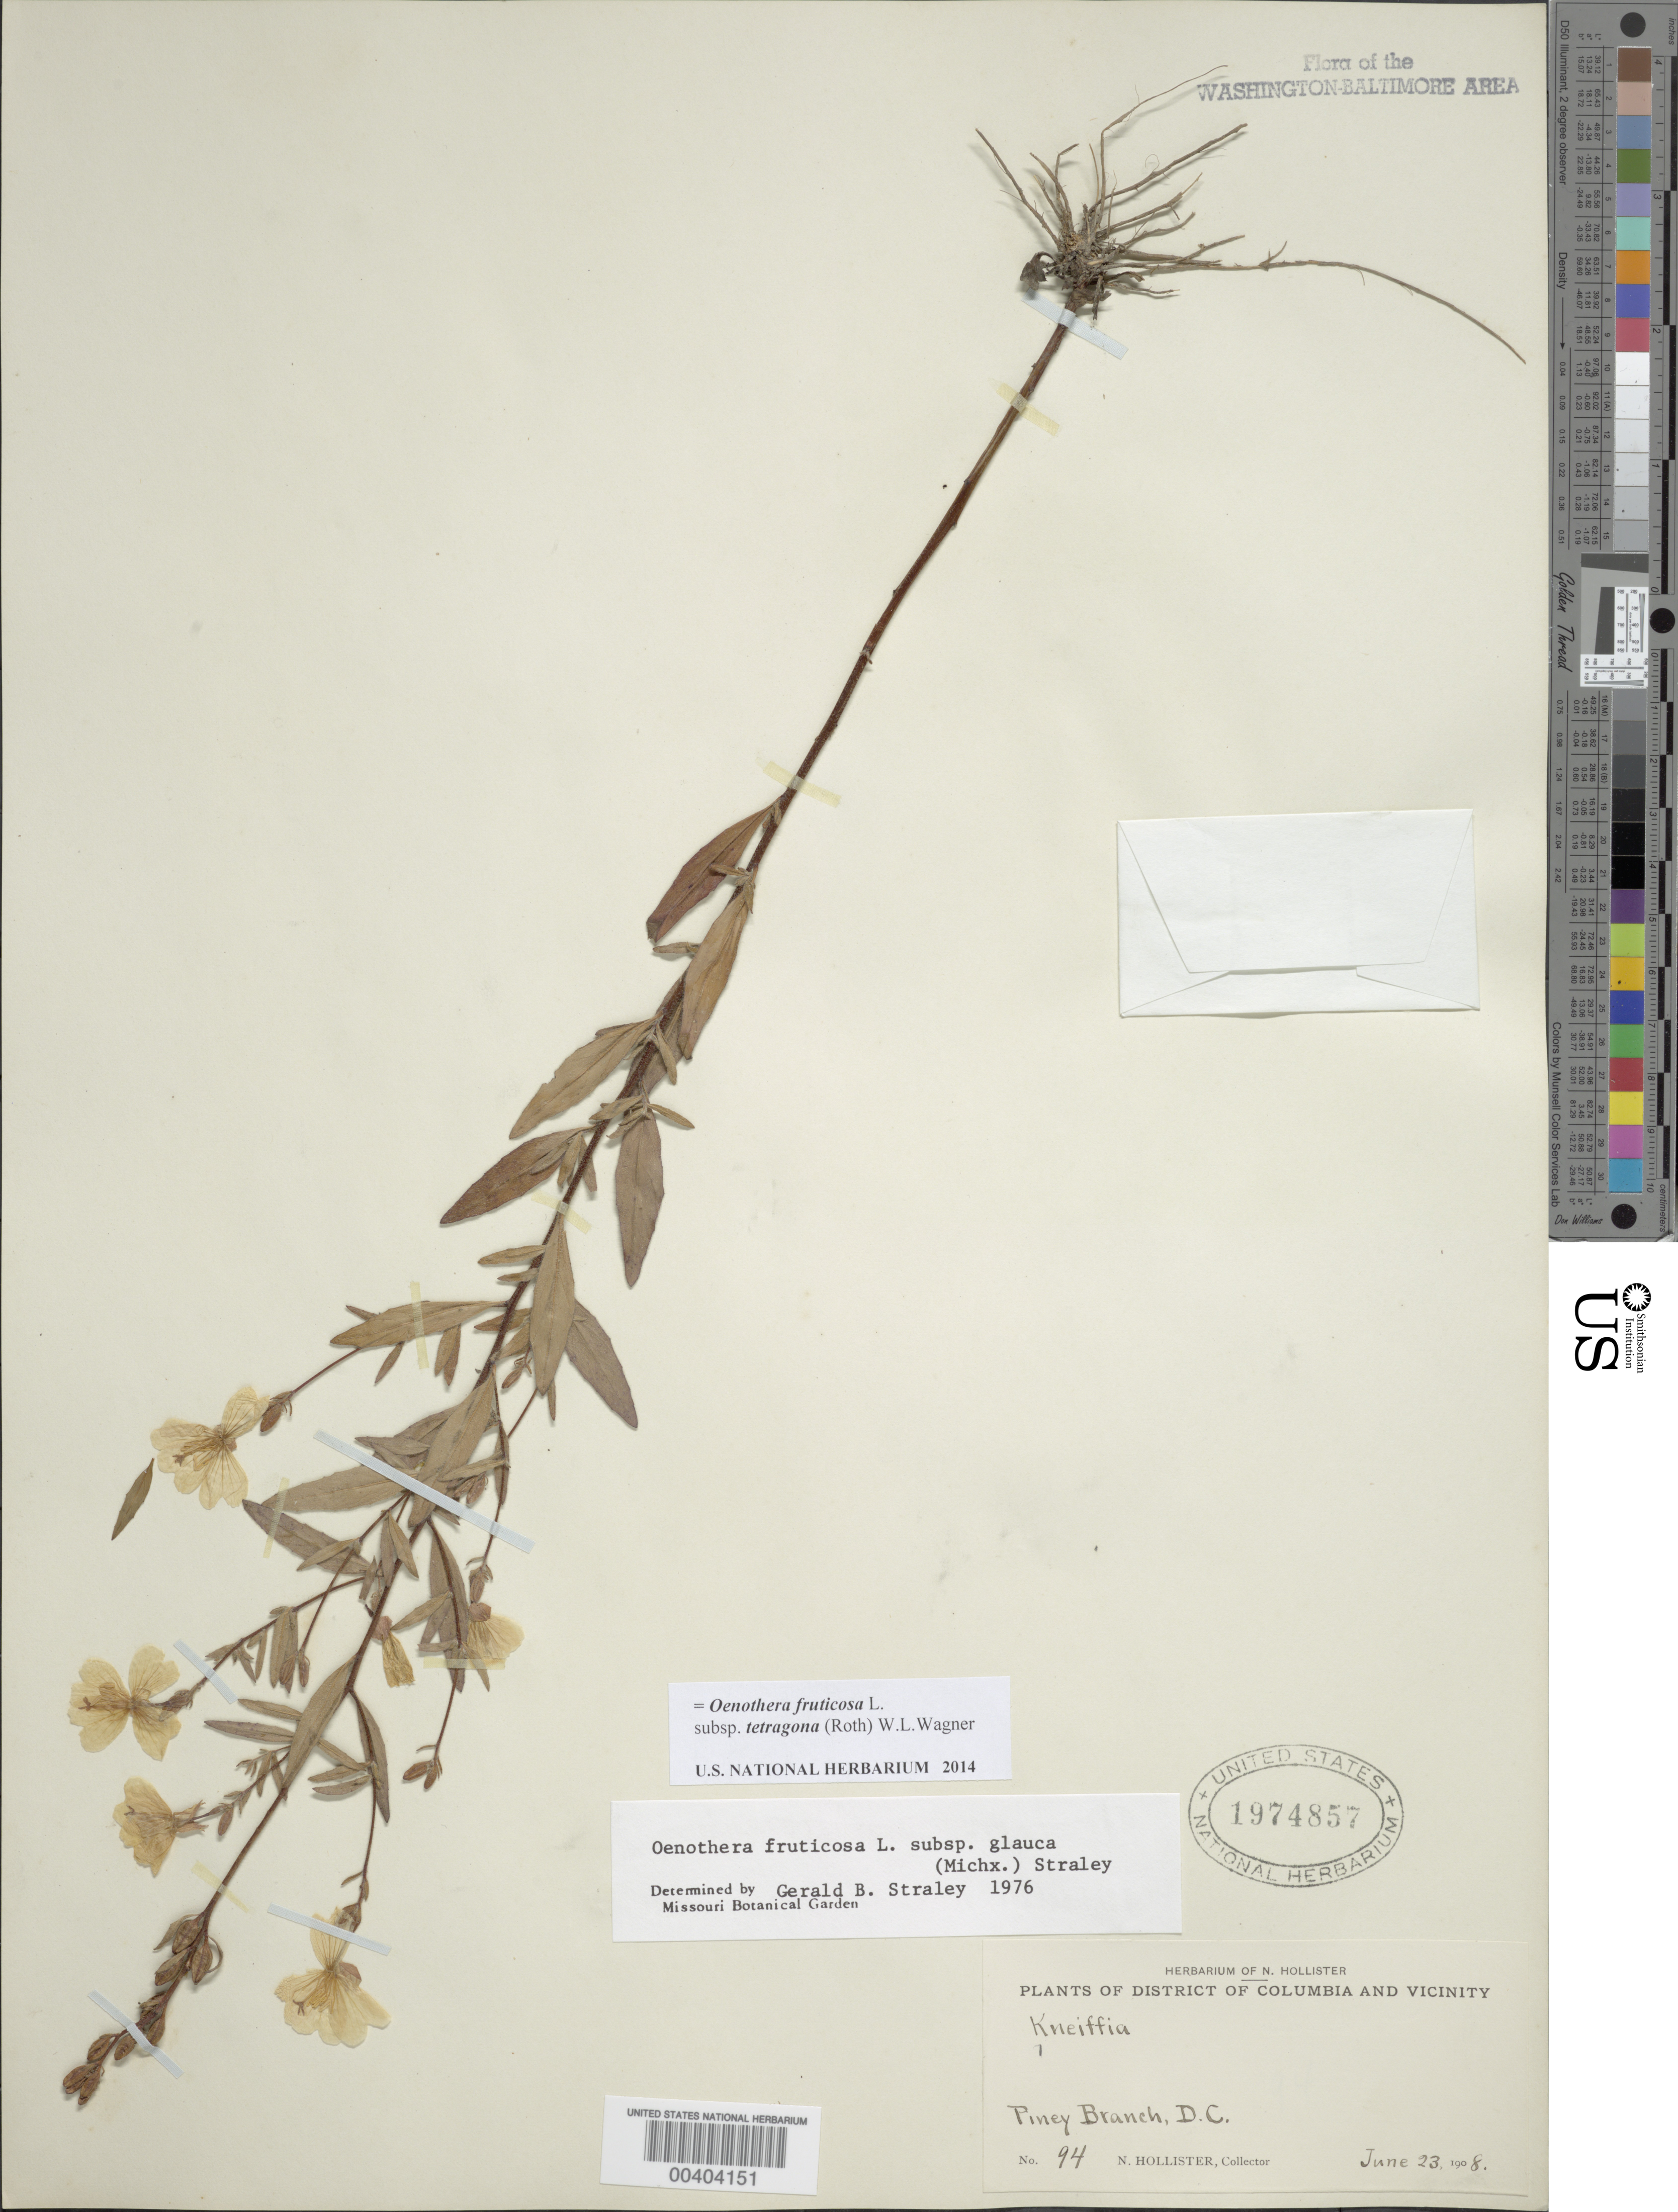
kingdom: Plantae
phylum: Tracheophyta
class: Magnoliopsida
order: Myrtales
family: Onagraceae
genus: Oenothera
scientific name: Oenothera fruticosa subsp. tetragona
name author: (Roth) W.L. Wagner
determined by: Wagner, W. L., (BOT), Smithsonian Institution - National Museum of Natural History (UNITED STATES)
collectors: N. Hollister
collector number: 94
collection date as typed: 23 Jun 1908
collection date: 1908-06-23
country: United States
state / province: District of Columbia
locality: Piney Branch Rock Creek Park and Vicinity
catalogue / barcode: US 1974857